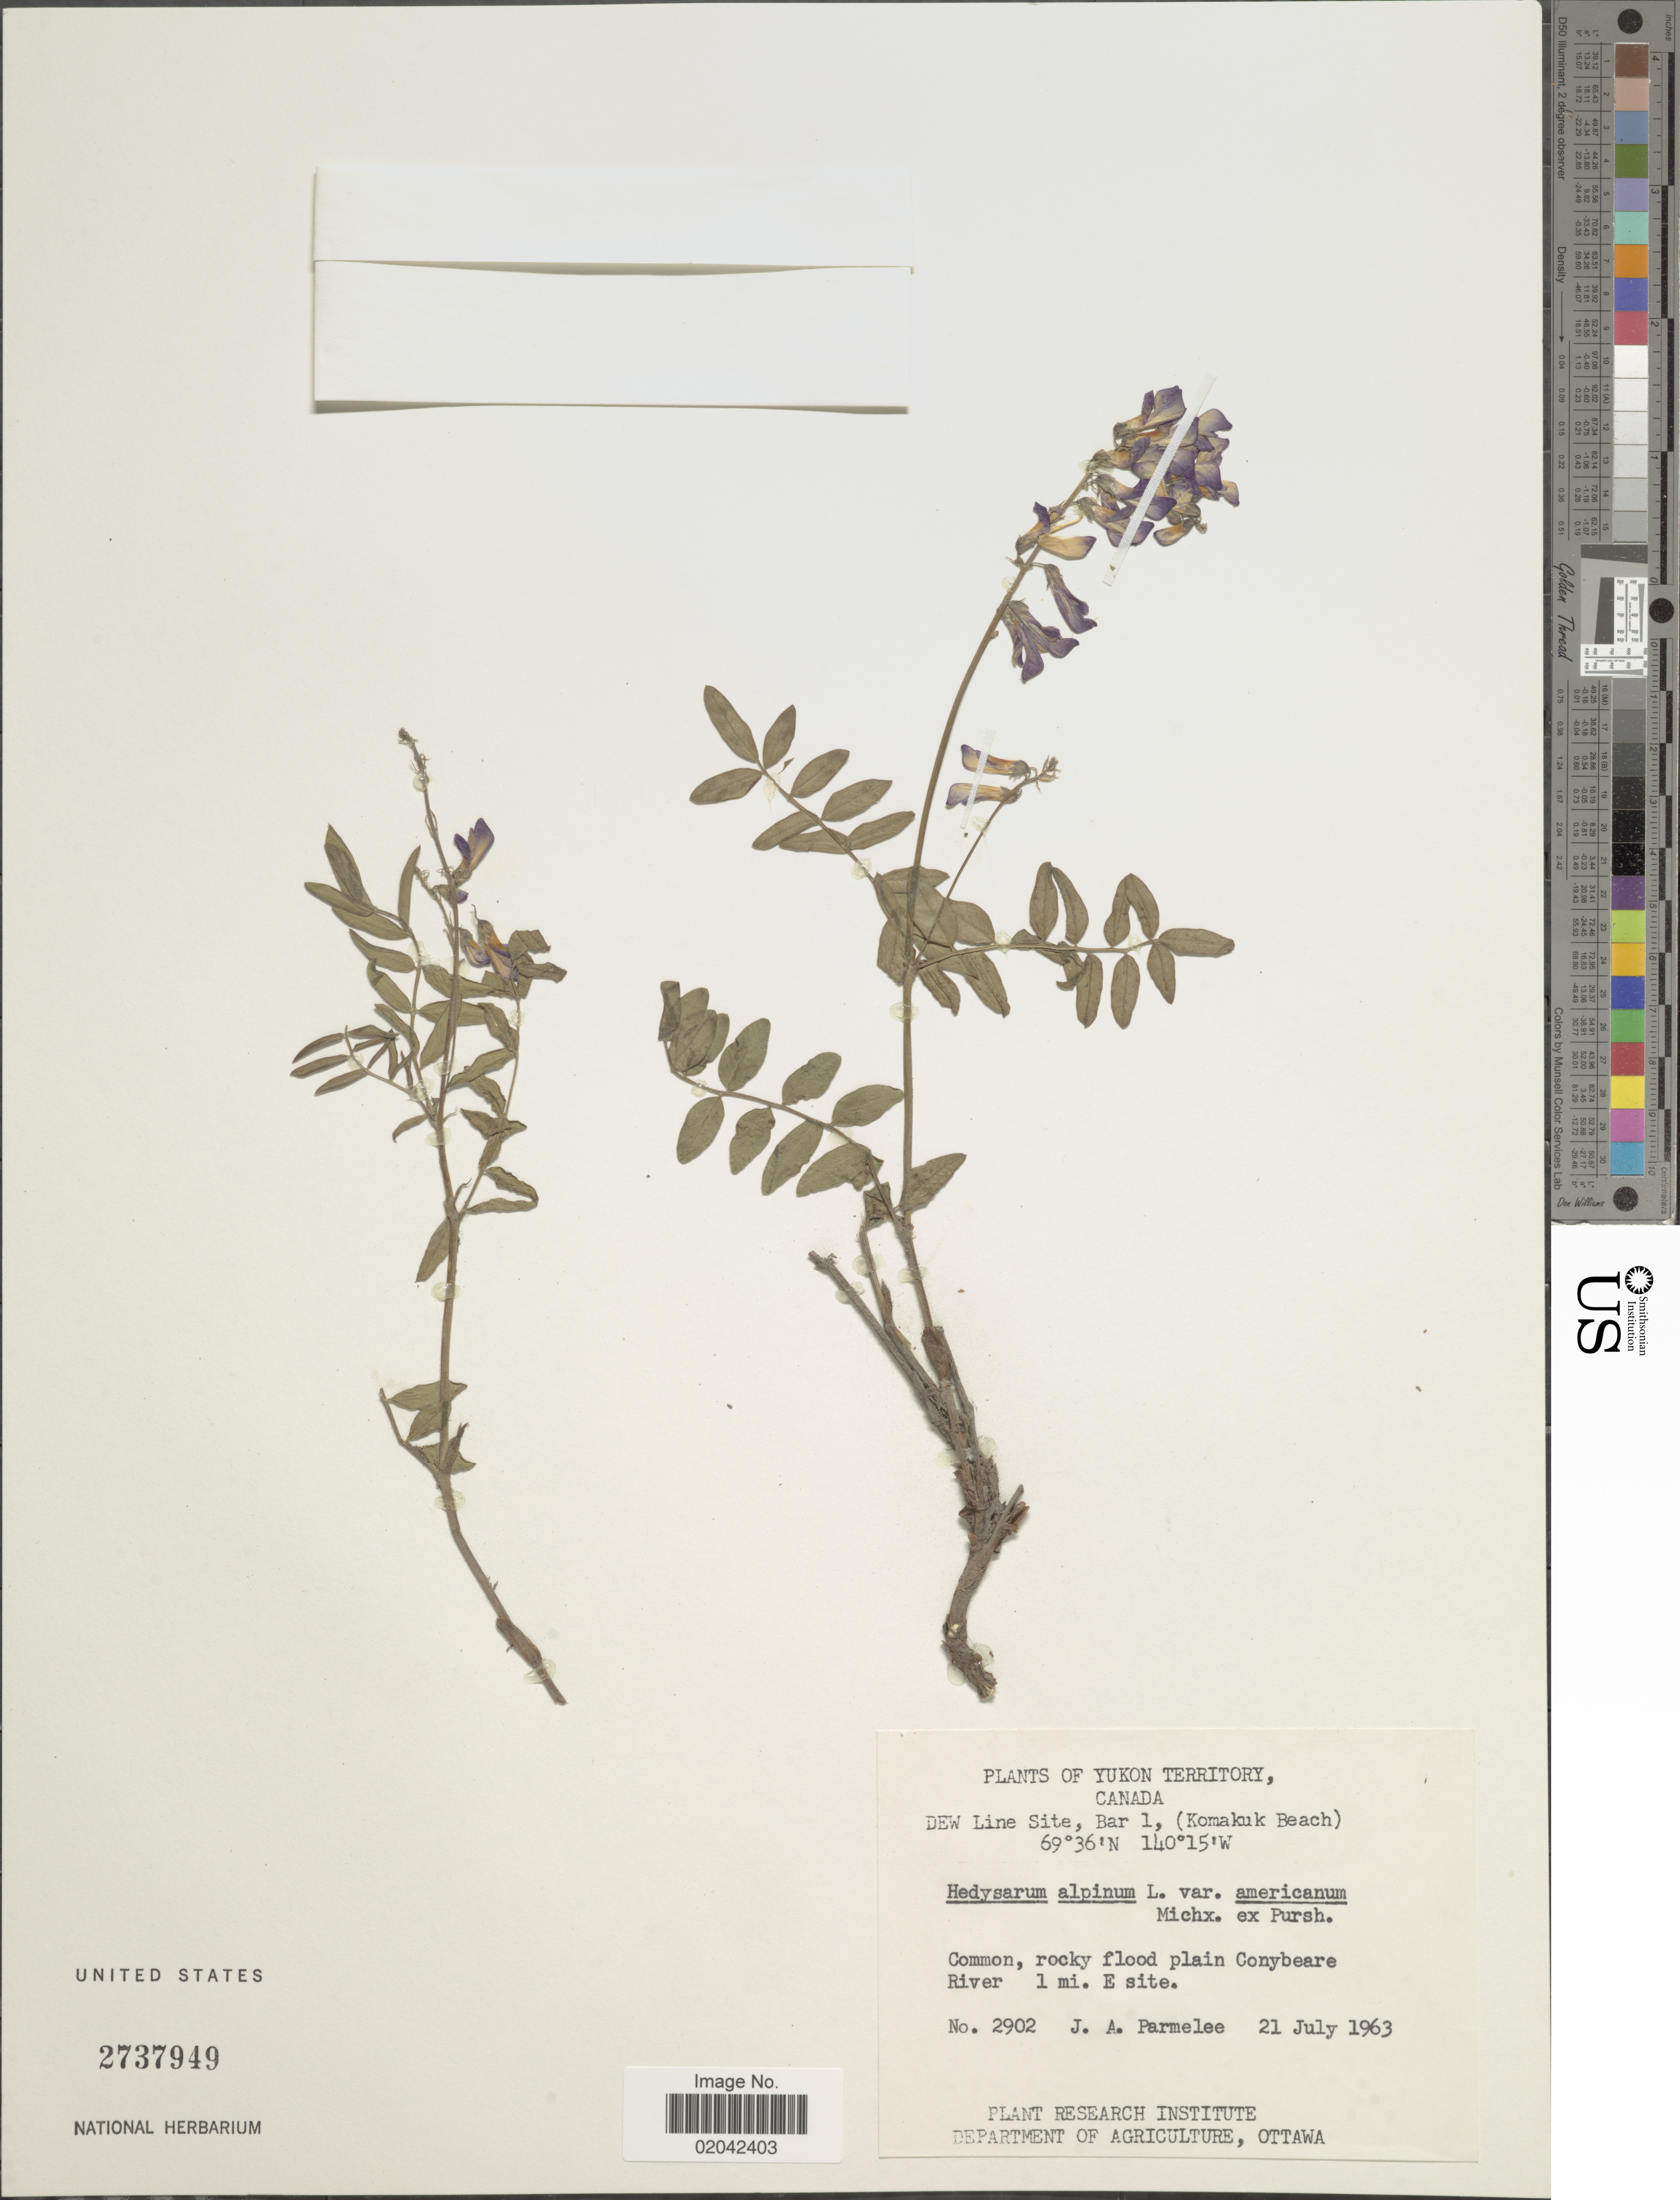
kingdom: Plantae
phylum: Tracheophyta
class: Magnoliopsida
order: Fabales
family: Fabaceae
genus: Hedysarum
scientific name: Hedysarum alpinum var. americanum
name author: Michx. ex Pursh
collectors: J. A. Parmelee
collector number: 2902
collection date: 1963-07-21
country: Canada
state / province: Yukon Territory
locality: Dew Line Site, Bar 1, Komakuk Beach, rocky flood plain Conybeare River 1 mi E site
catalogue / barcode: US 2737949